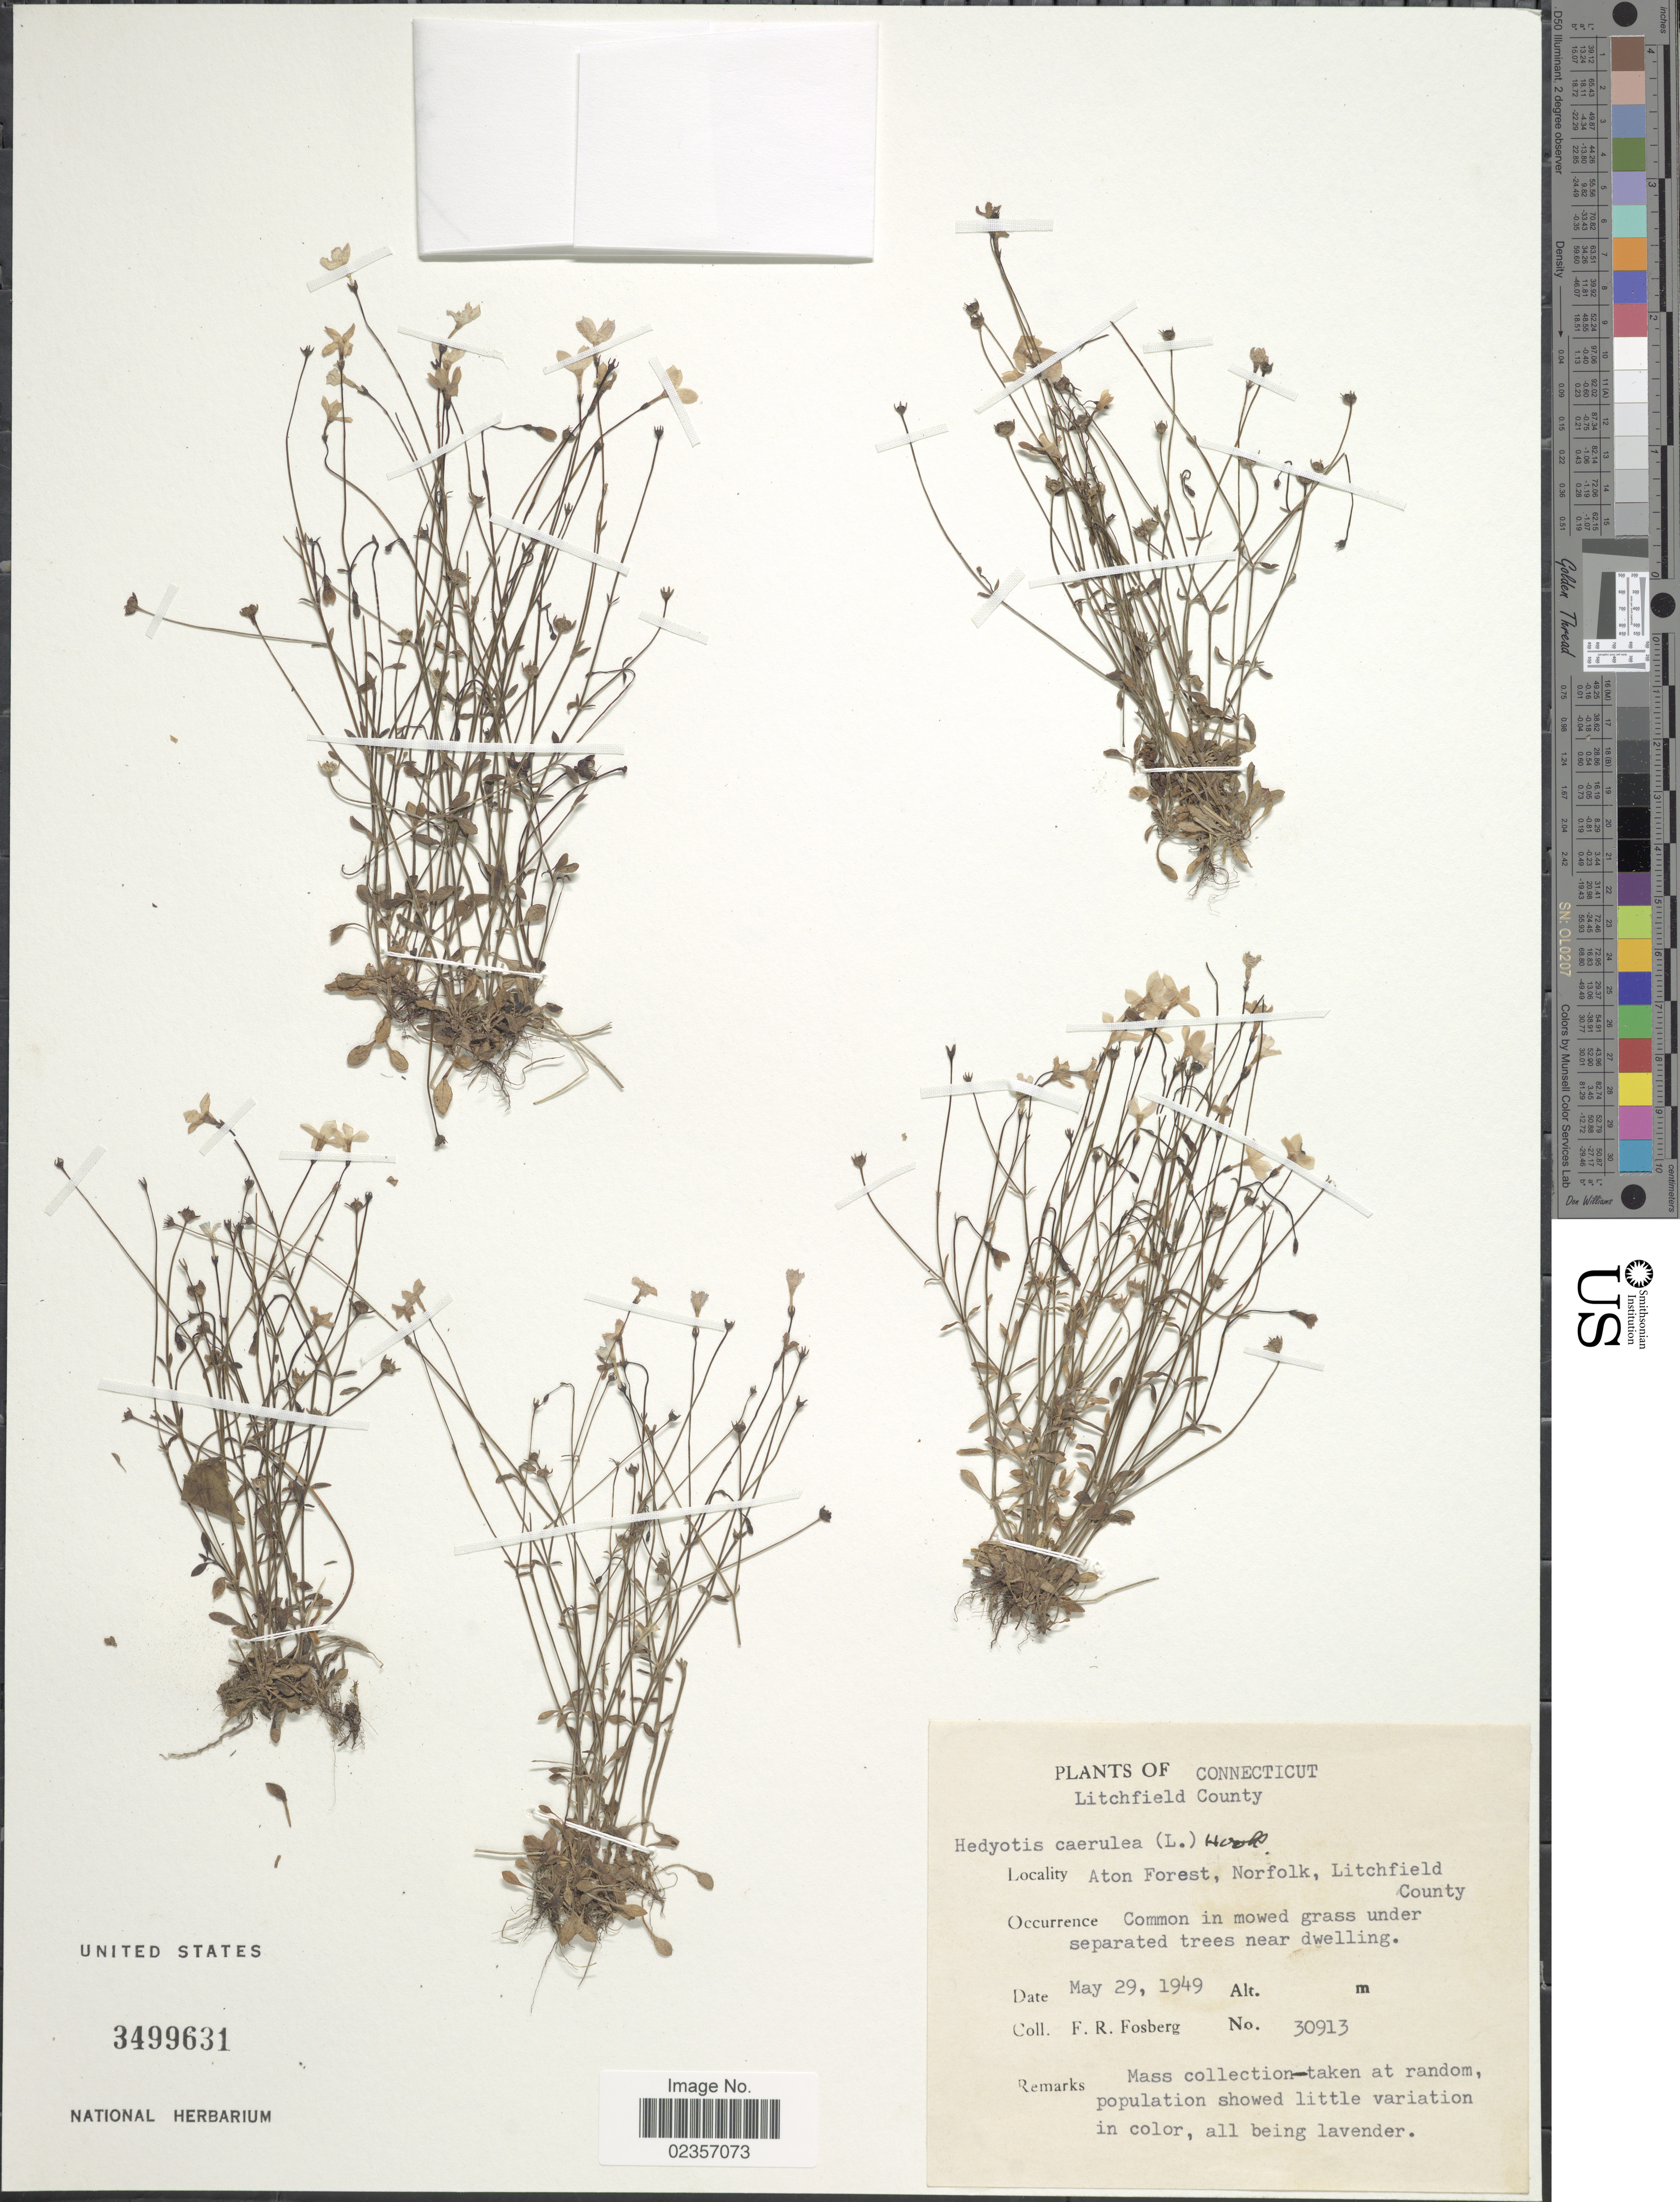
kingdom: Plantae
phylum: Tracheophyta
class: Magnoliopsida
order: Gentianales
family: Rubiaceae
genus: Houstonia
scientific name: Houstonia caerulea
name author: L.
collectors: F. R. Fosberg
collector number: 30913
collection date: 1949-05-29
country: United States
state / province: Connecticut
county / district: Litchfield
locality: Litchfield County, Aton Forest, Norfolk, Litchfield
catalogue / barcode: US 3499631